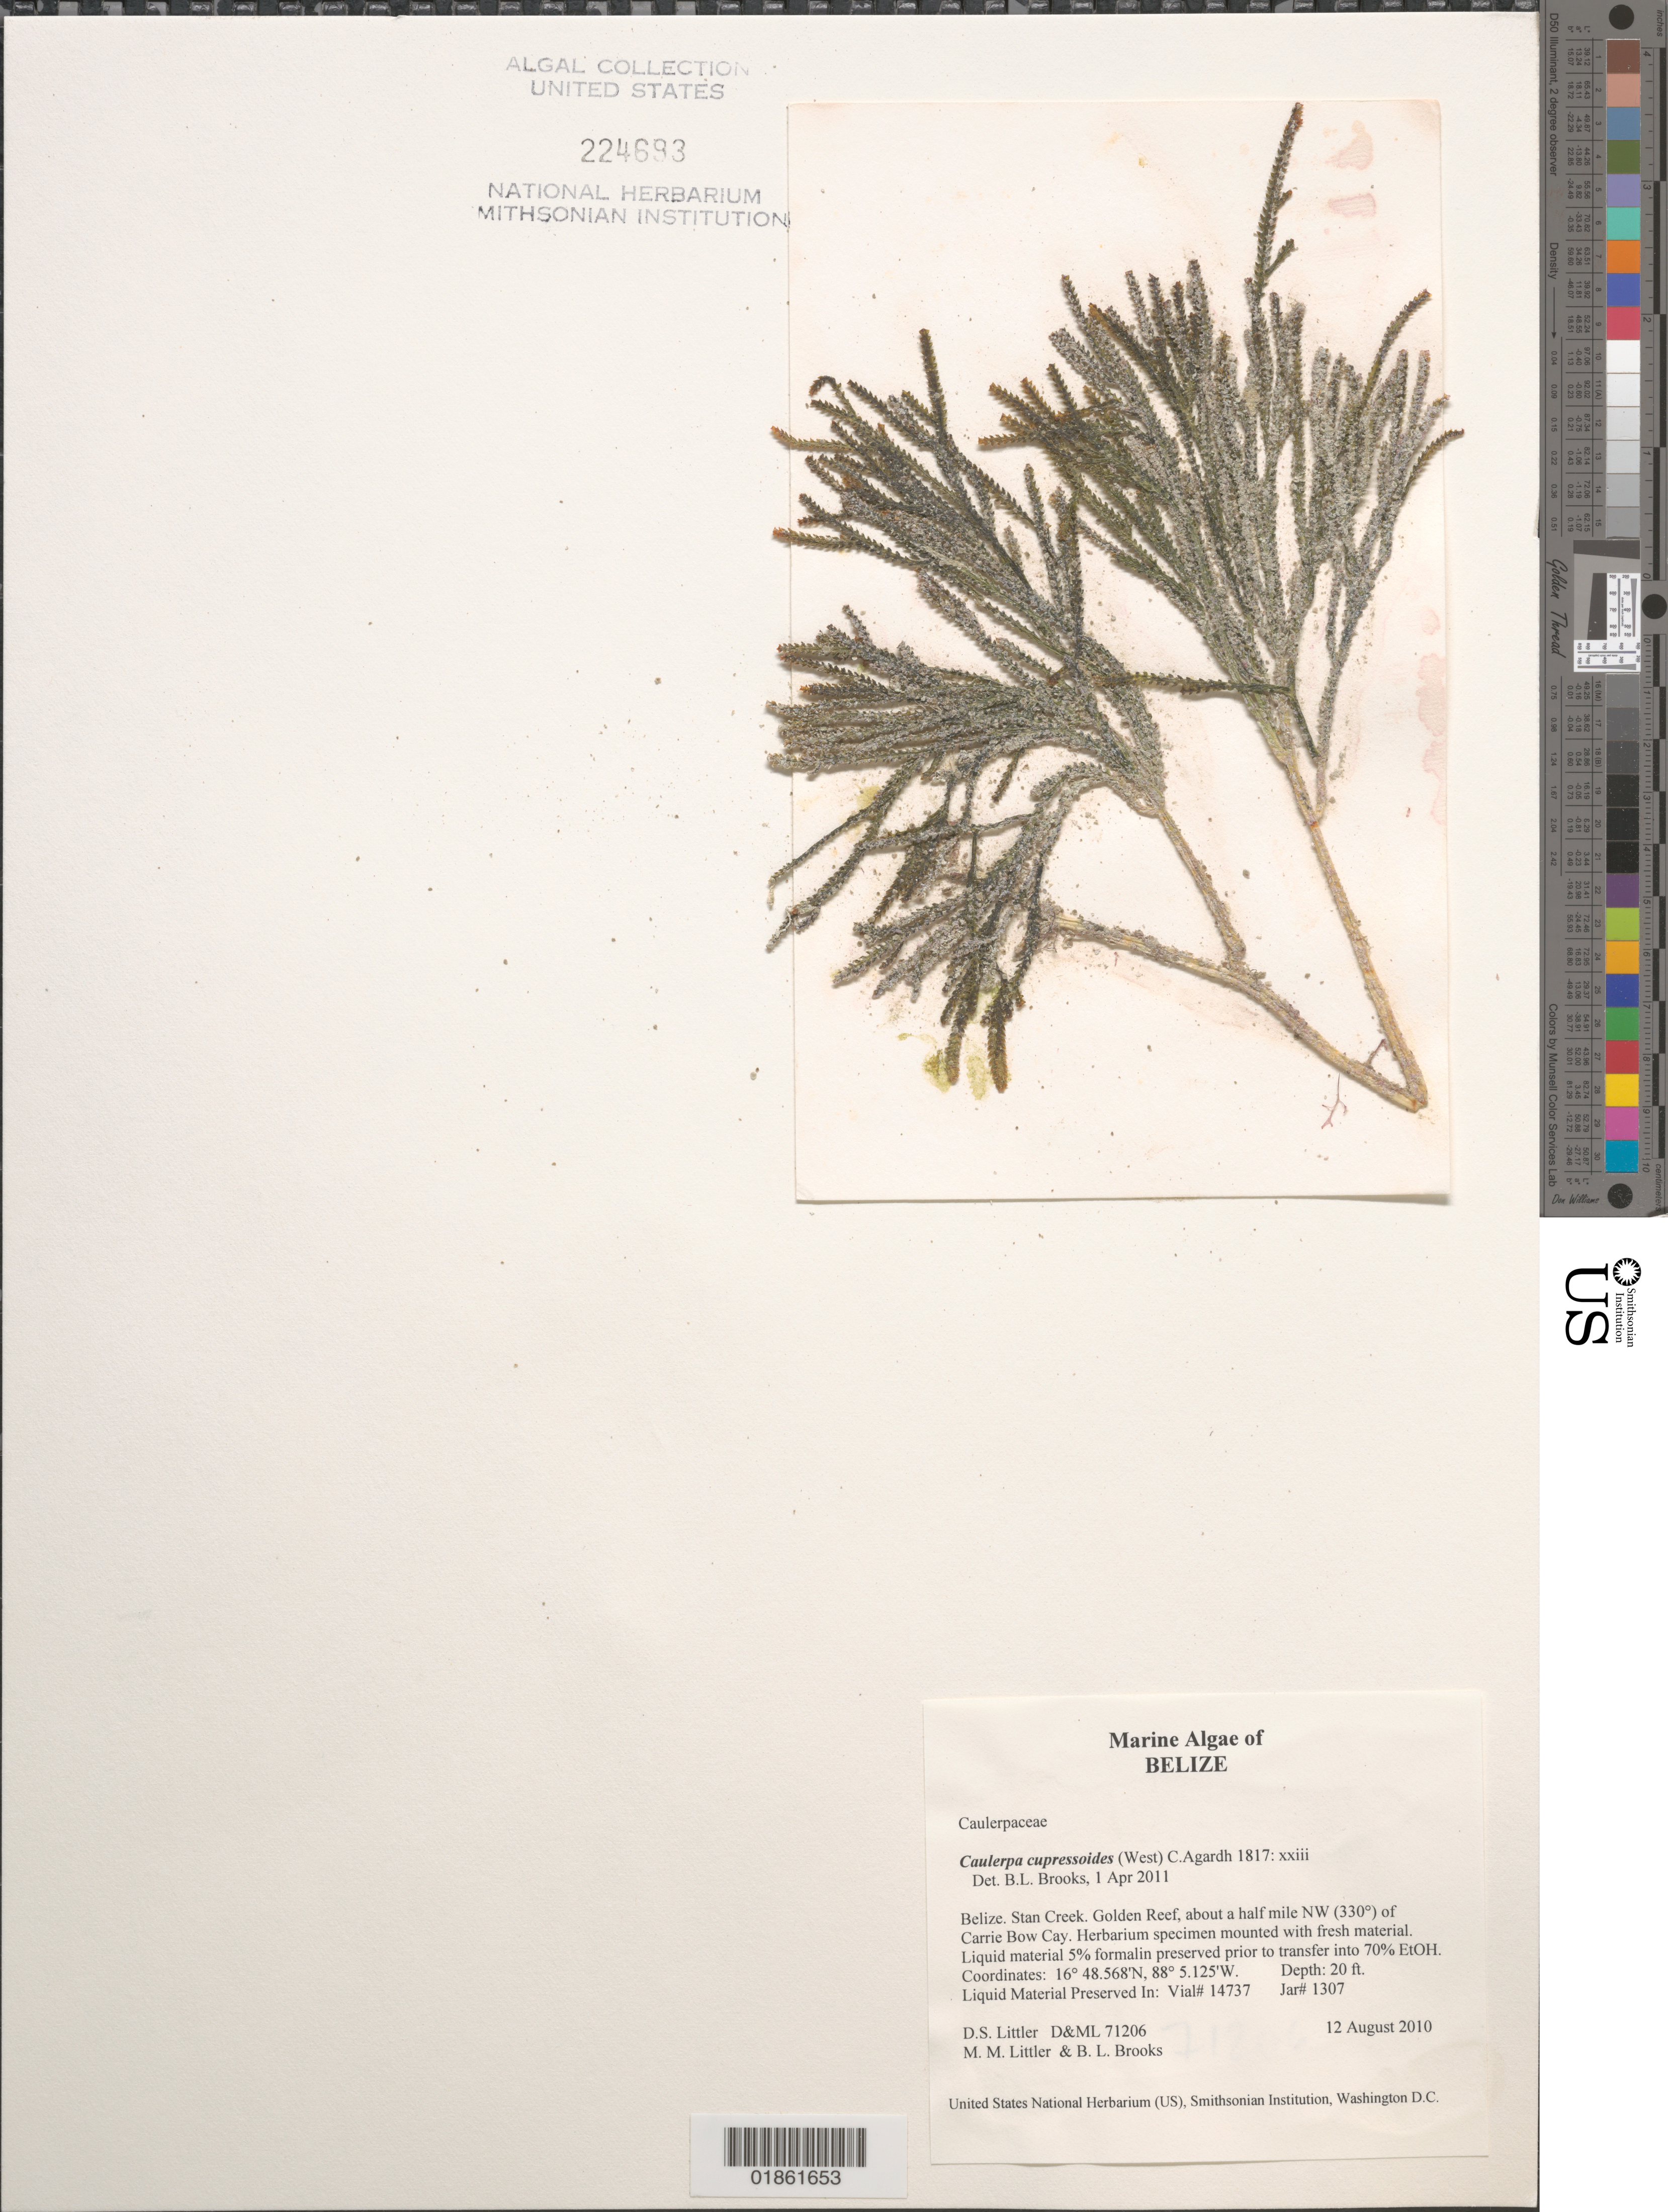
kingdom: Plantae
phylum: Chlorophyta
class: Ulvophyceae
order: Bryopsidales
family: Caulerpaceae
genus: Caulerpa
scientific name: Caulerpa cupressoides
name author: (Vahl) C. Agardh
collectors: D. S. Littler & M. M. Littler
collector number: D&ML 71206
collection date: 2010-08-12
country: Belize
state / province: Stann Creek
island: Pelican Cays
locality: Golden Reef. Patch reef SW of South Water Cay.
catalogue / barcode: US 224693